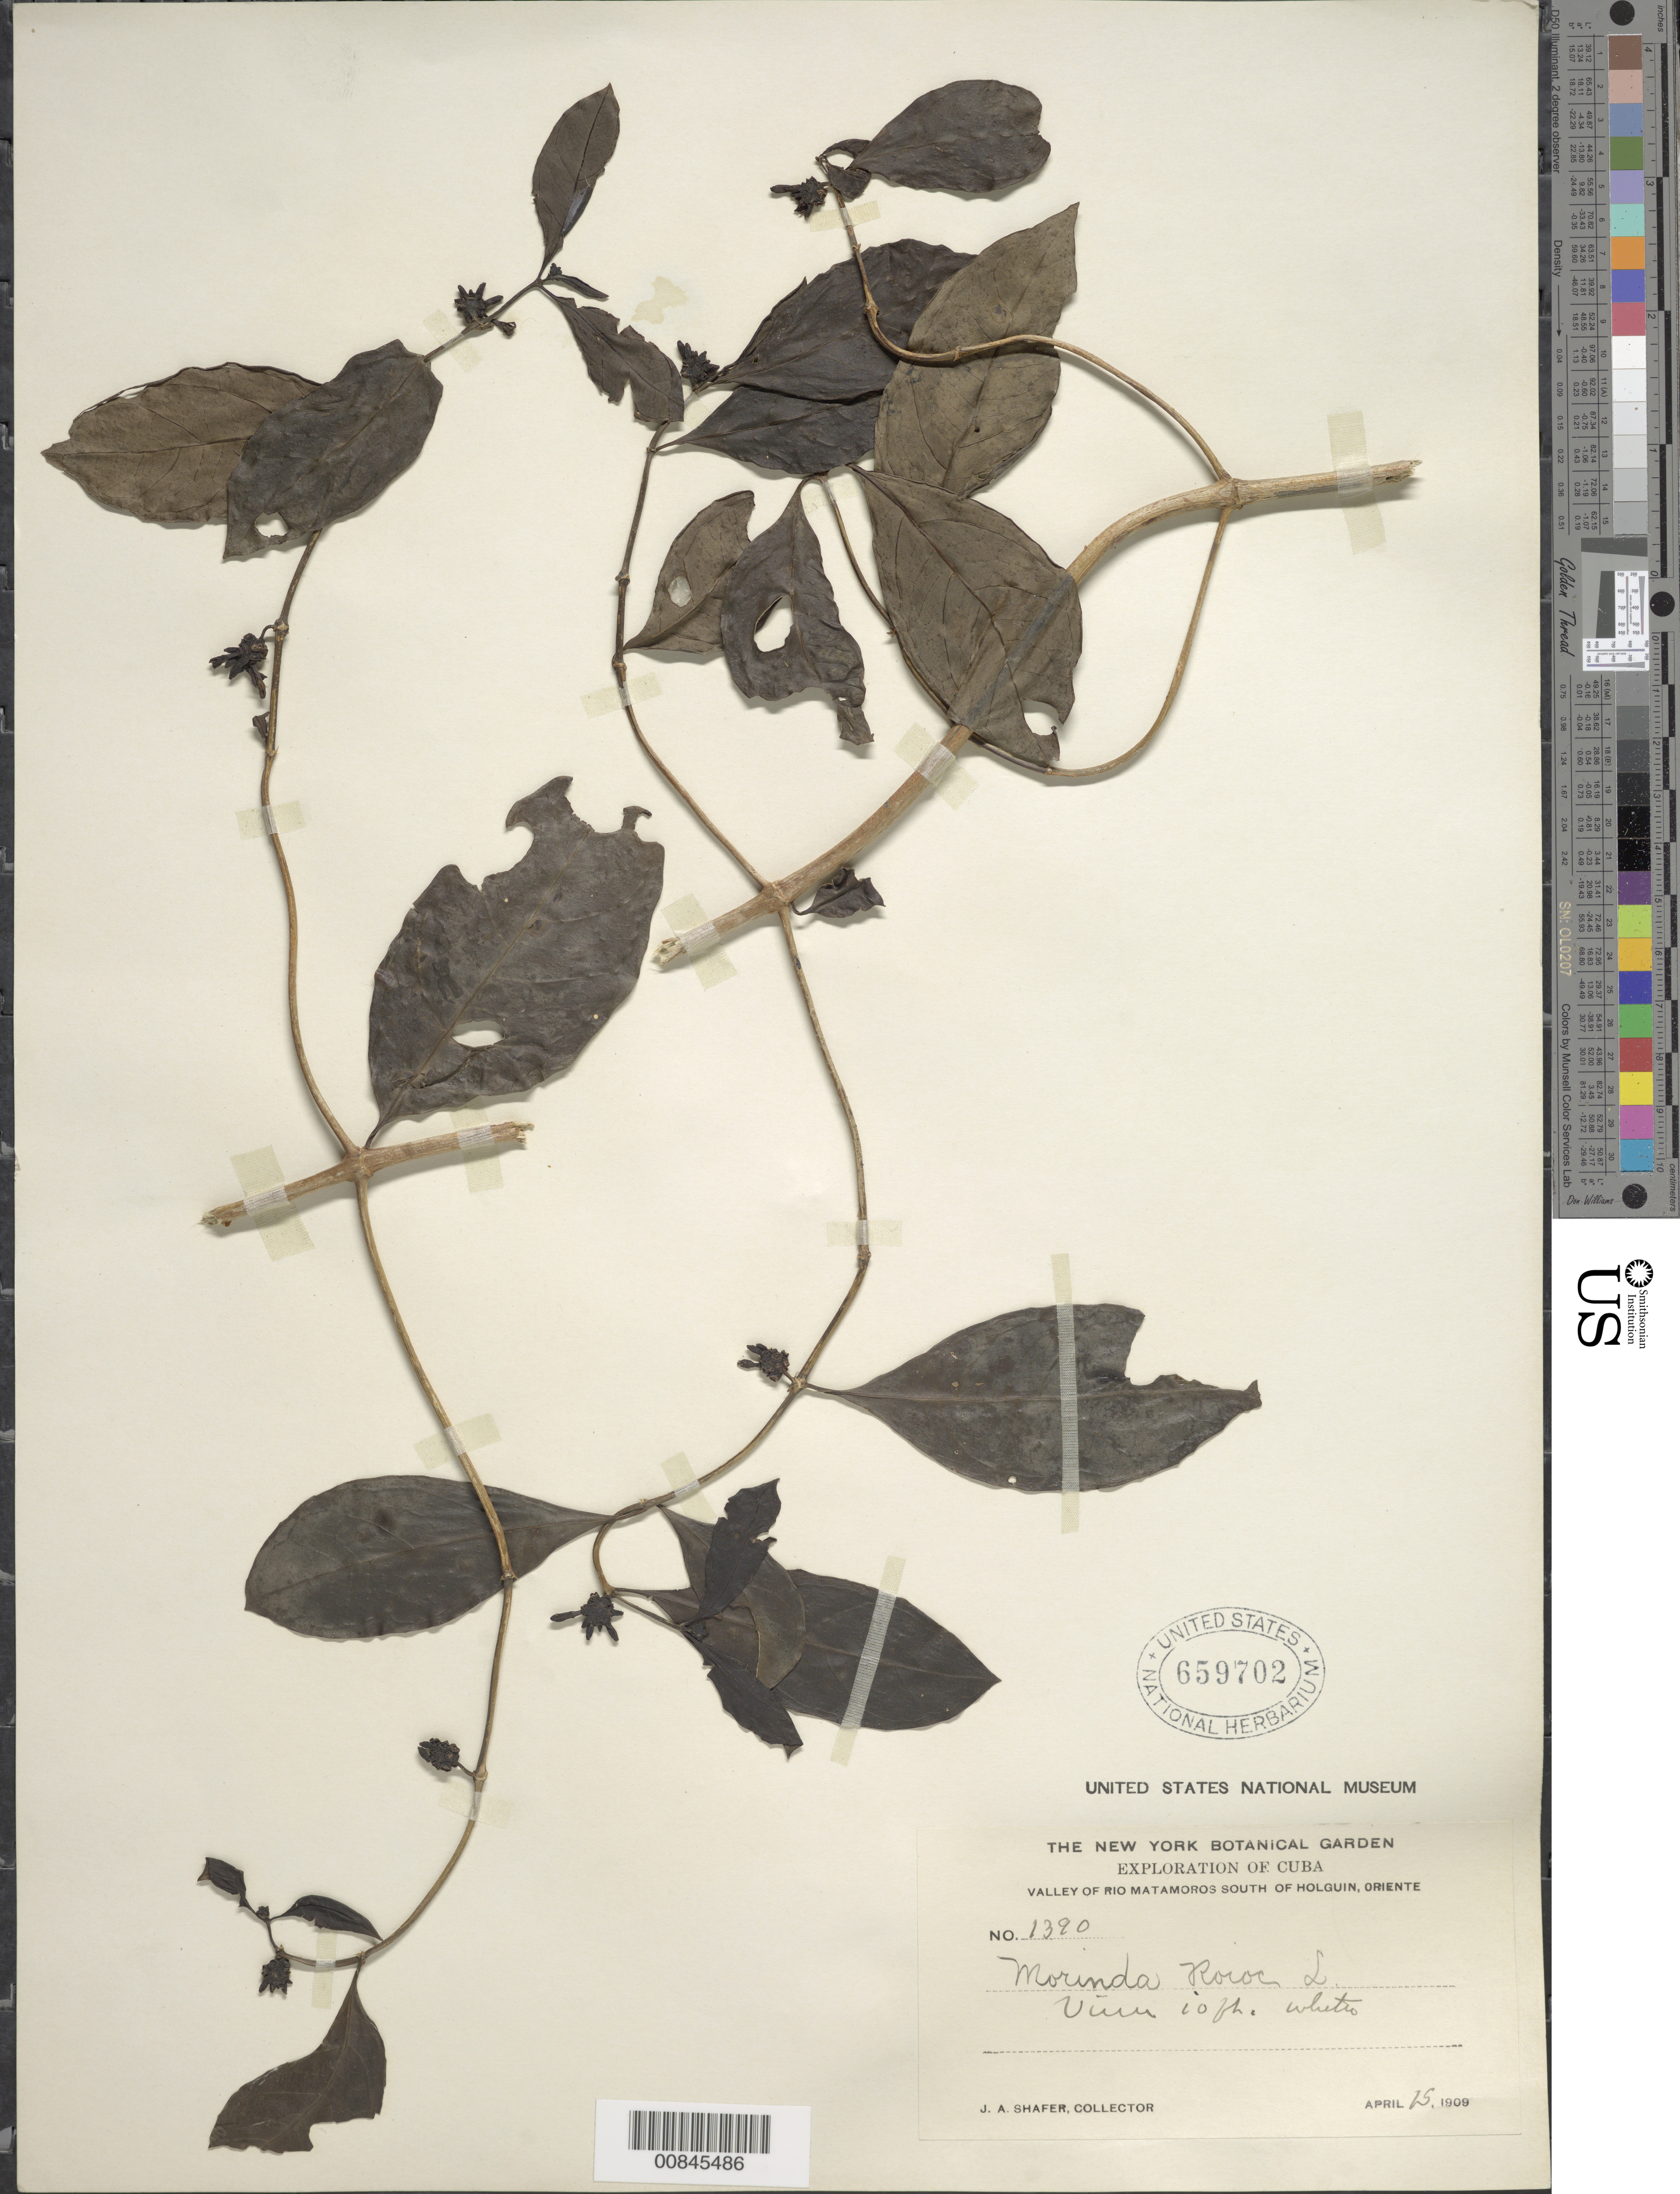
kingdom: Plantae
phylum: Tracheophyta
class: Magnoliopsida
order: Gentianales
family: Rubiaceae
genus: Morinda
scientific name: Morinda royoc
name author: L.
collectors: J. A. Shafer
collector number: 1390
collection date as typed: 15 Apr 1909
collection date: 1909-04-15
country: Cuba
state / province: Oriente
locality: Valley of Rio Matamoros south of Holguin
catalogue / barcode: US 659702